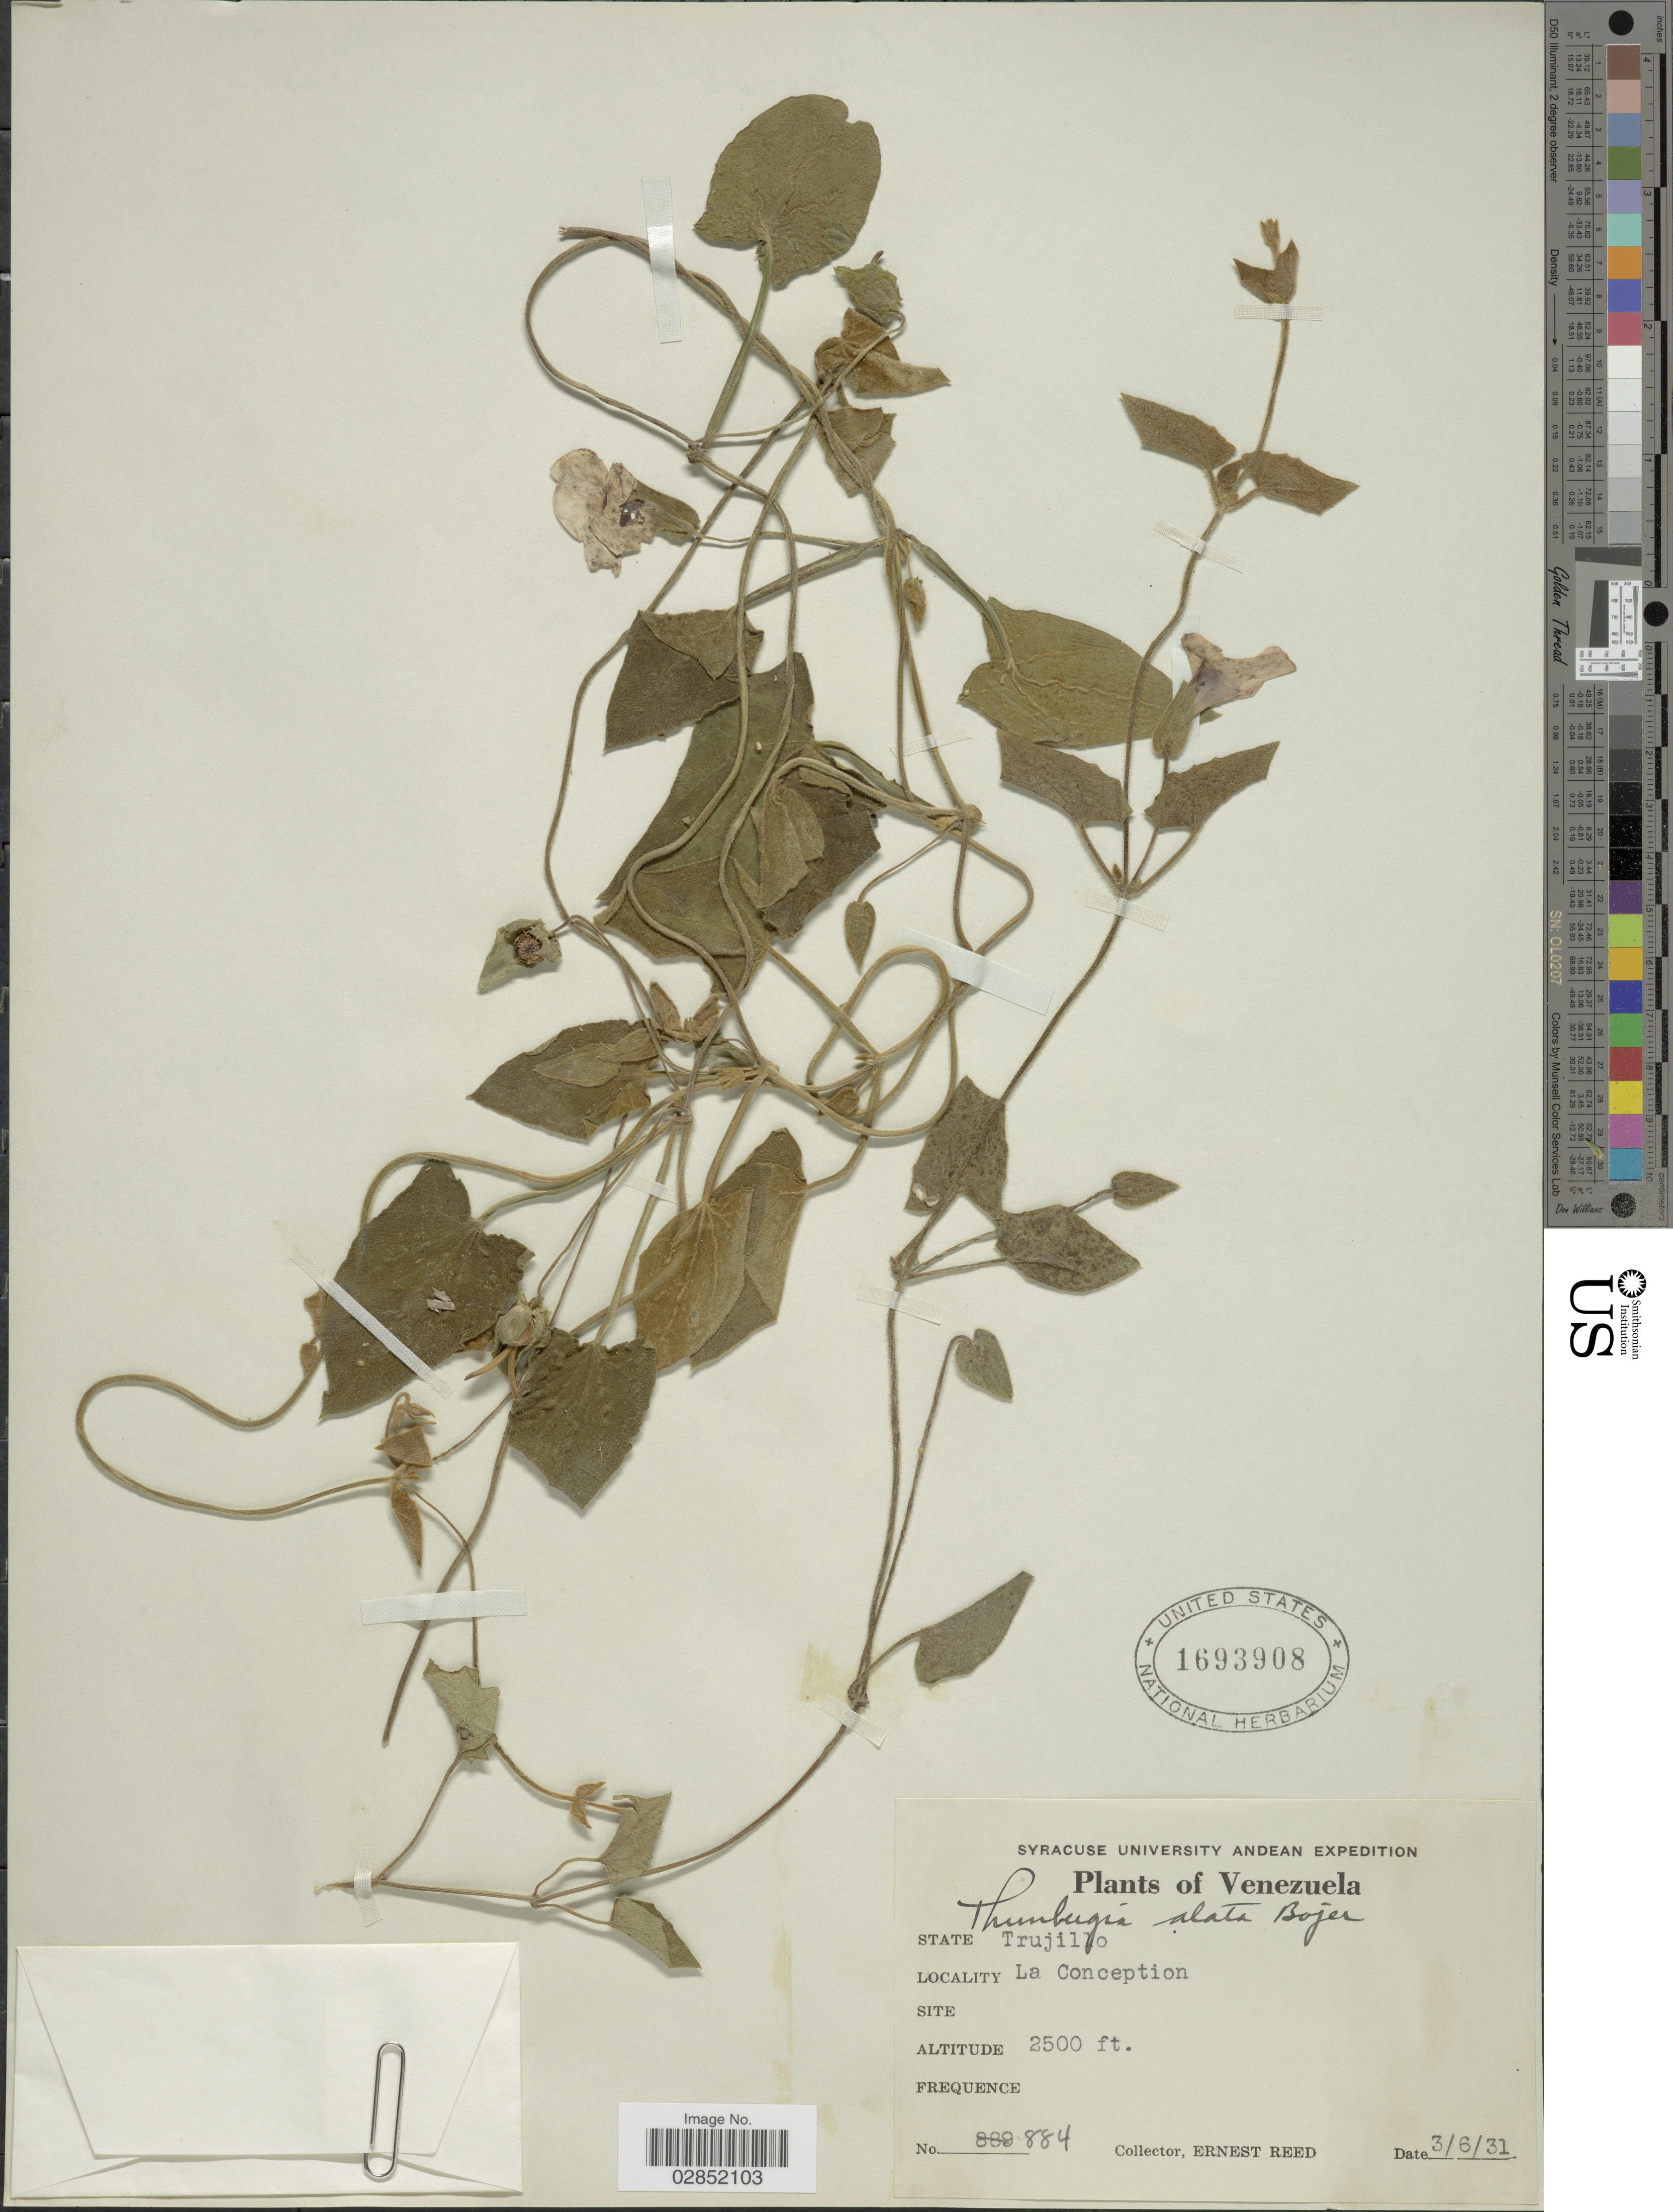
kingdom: Plantae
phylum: Tracheophyta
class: Magnoliopsida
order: Lamiales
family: Acanthaceae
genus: Thunbergia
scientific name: Thunbergia alata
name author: Bojer ex Sims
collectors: E. Reed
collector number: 884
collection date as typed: Transcribed d/m/y: 3/6/31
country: Venezuela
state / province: Trujillo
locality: La Conception.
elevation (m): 762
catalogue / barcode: US 1693908